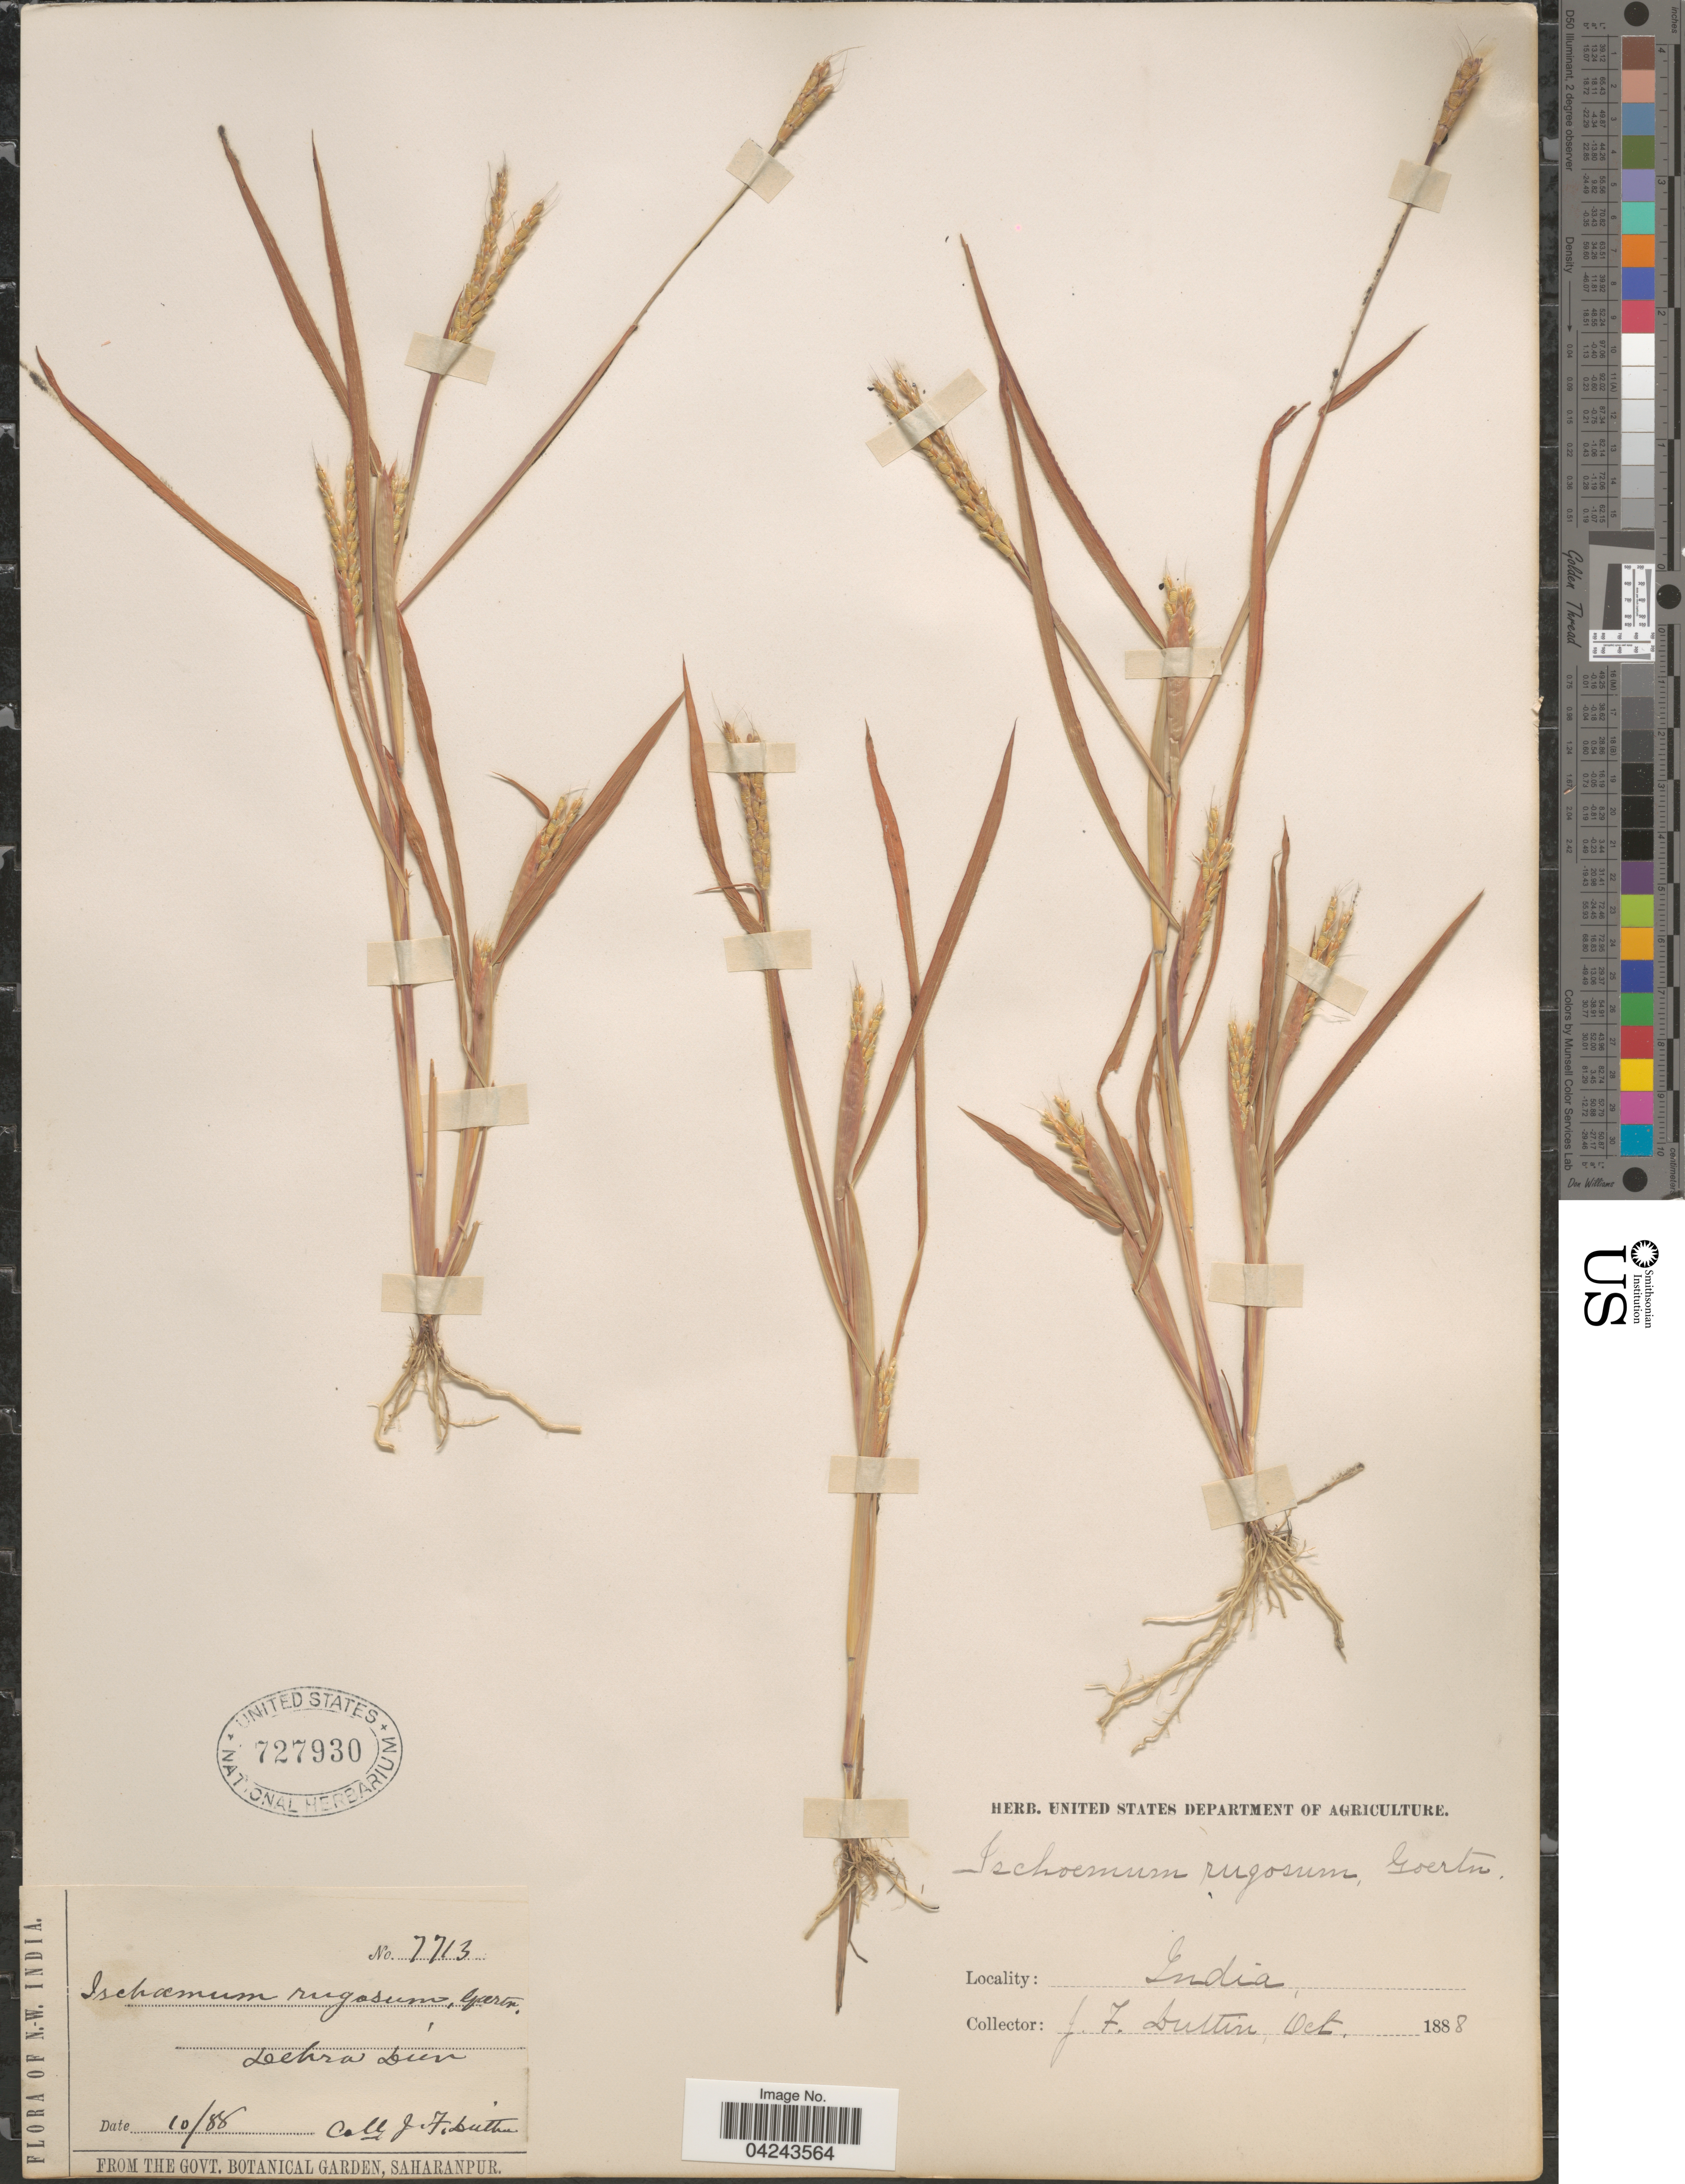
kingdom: Plantae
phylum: Tracheophyta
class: Liliopsida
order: Poales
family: Poaceae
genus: Ischaemum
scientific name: Ischaemum rugosum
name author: Salisb.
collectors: J. F. Duthie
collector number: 7713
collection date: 1888-10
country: India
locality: N.-W. India. Dehra Dun.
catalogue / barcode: US 727930